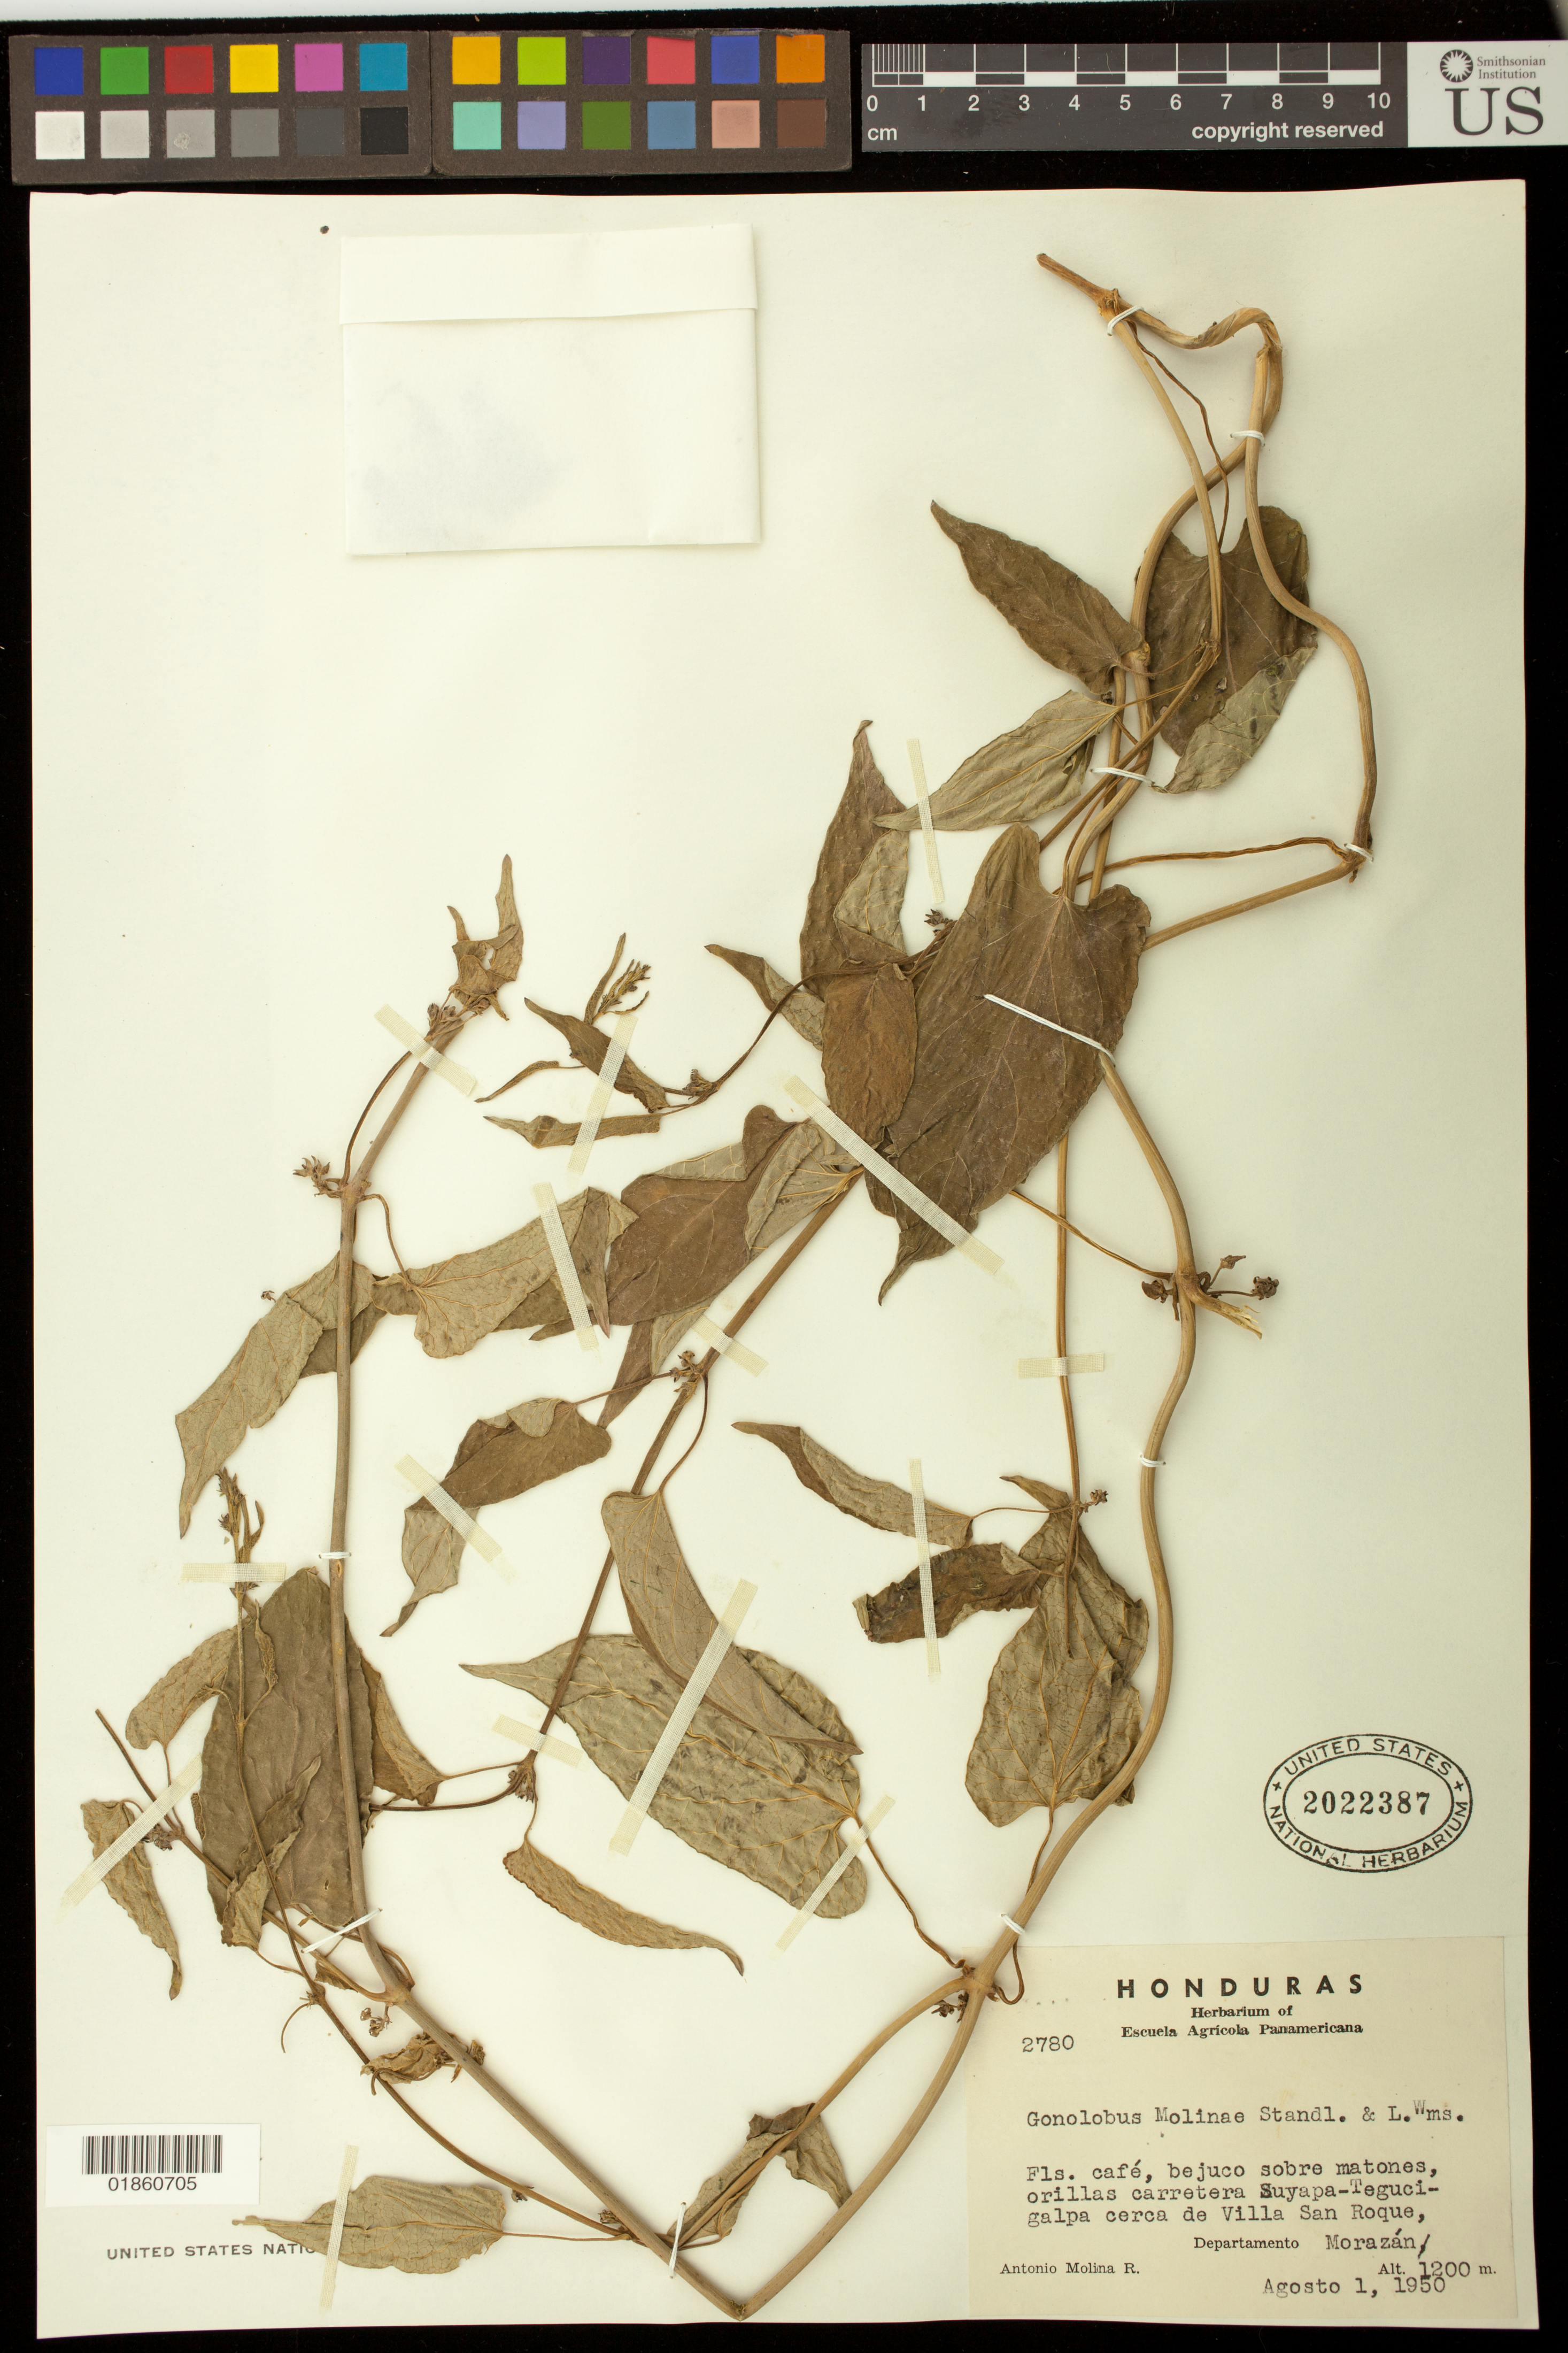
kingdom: Plantae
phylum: Tracheophyta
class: Magnoliopsida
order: Gentianales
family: Apocynaceae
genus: Gonolobus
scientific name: Gonolobus molinae Standl. & L.O. Williams sp. nov. ined.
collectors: A. Molina R.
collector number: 2780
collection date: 1950-08-01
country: Honduras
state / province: Fco. Morazán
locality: carretera Suyapa-Tegucigalpa cerca de Villa San Roque.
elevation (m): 1200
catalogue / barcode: US 2022387